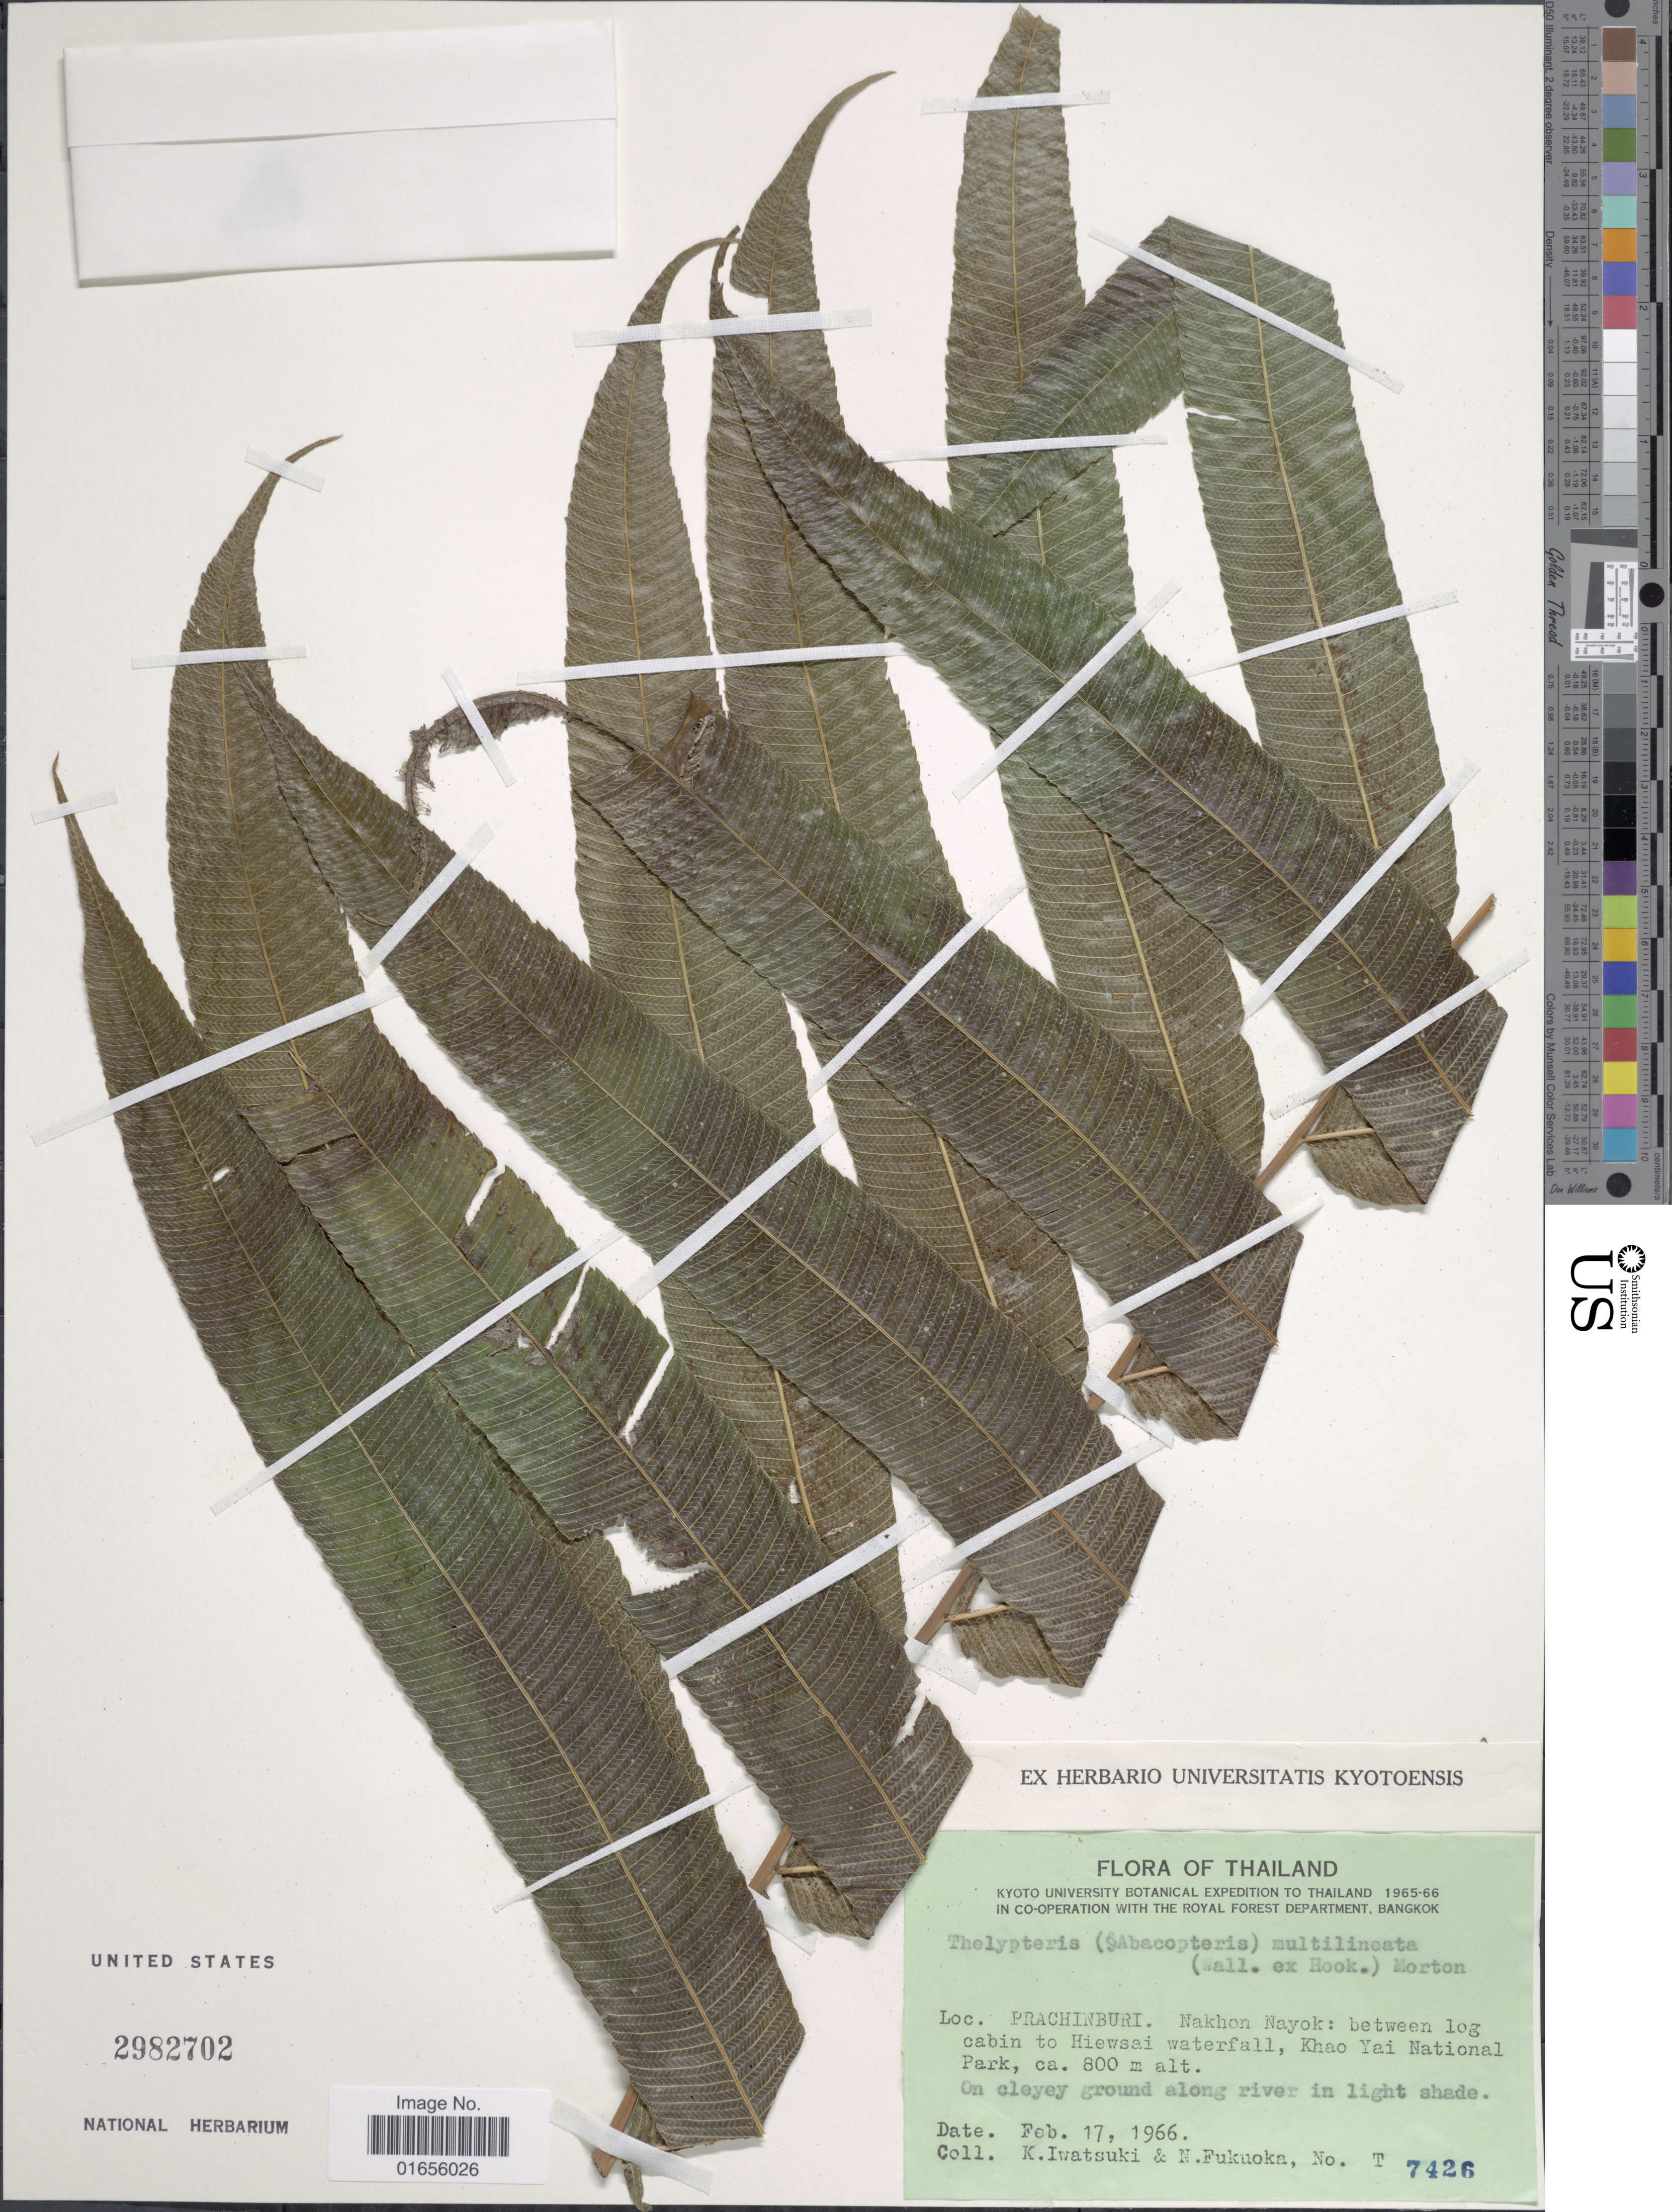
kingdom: Plantae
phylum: Tracheophyta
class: Polypodiopsida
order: Polypodiales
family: Thelypteridaceae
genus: Pronephrium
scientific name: Pronephrium nudatum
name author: (Roxb.) Holttum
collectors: K. Iwatsuki & N. Fukuoka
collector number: T7426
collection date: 1966-02-17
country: Thailand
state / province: Prachin Buri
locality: Nakhon Nayok: between log cabin to Hiewsai waterfall, Khao Yai National Park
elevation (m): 800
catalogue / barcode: US 2982702